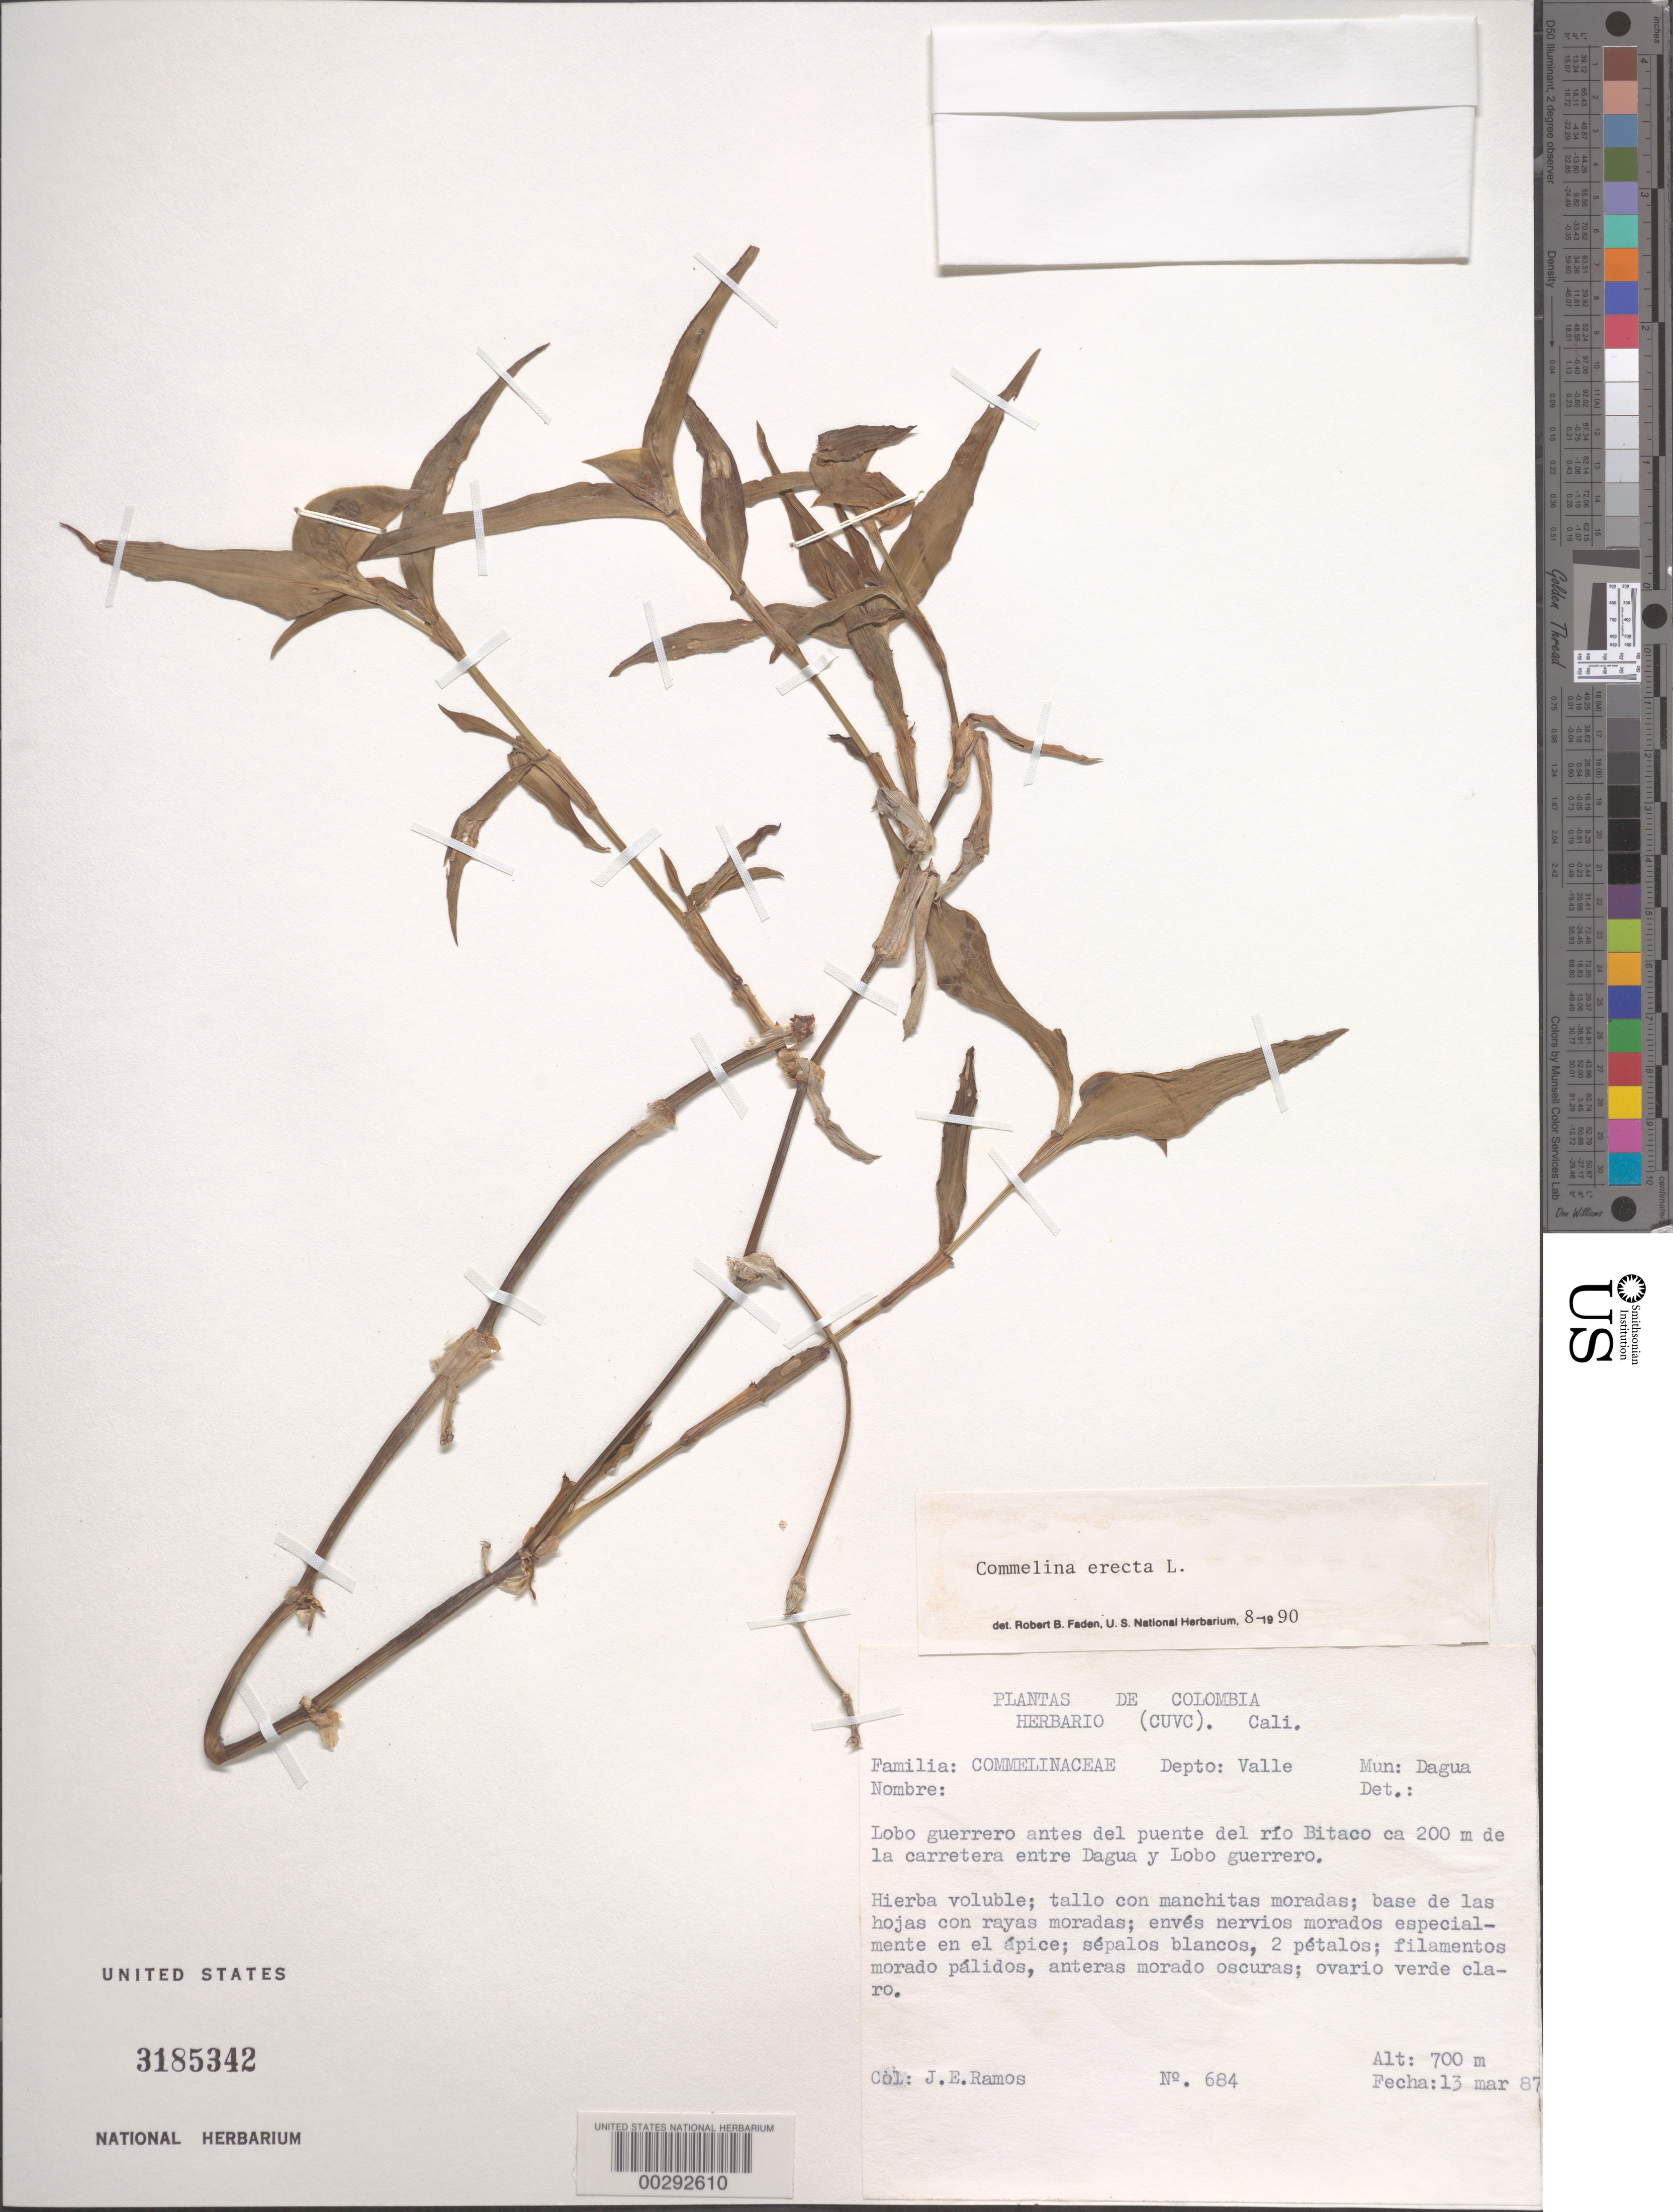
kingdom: Plantae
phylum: Tracheophyta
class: Liliopsida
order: Commelinales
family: Commelinaceae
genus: Commelina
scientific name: Commelina erecta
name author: L.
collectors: J. E. Ramos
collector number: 684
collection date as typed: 13 Mar 1987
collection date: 1987-03-13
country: Colombia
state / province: Valle del Cauca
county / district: Dagua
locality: Between Dagua and Lobo Grerrero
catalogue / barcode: US 3185342